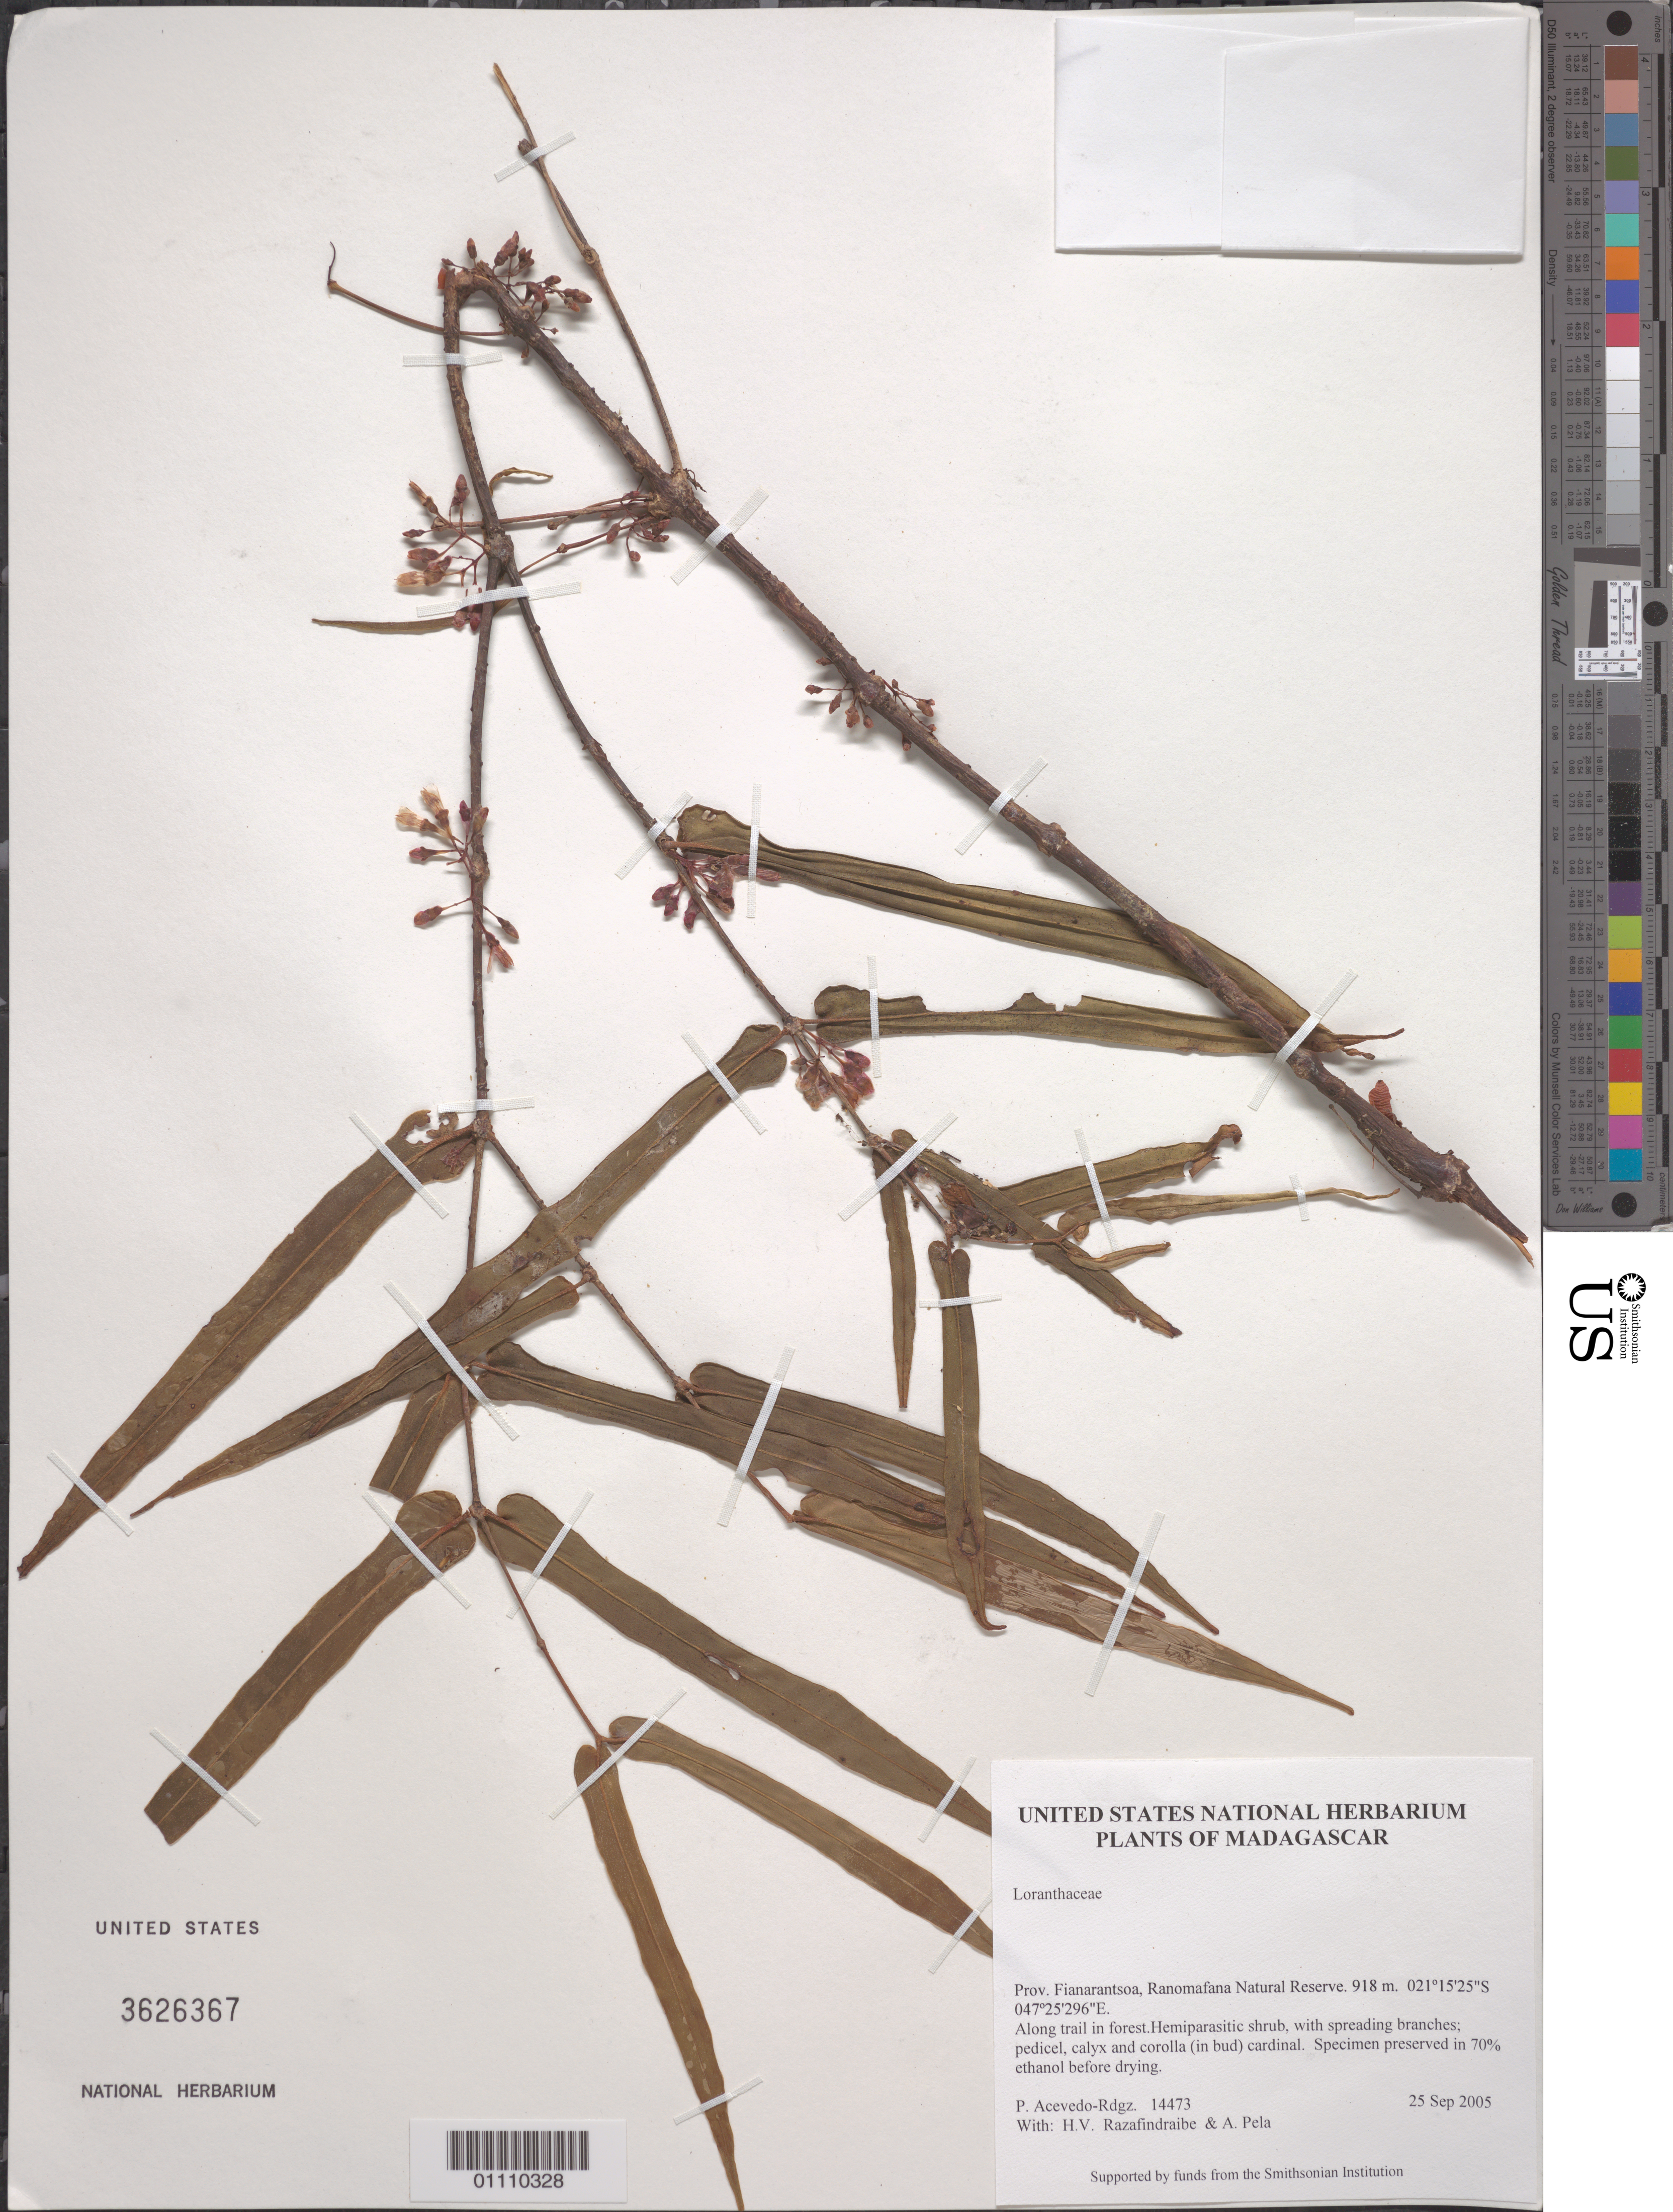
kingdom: Plantae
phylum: Tracheophyta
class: Magnoliopsida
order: Santalales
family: Loranthaceae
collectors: P. Acevedo-Rodr., H. Razafindraibe & A. Pela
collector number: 14473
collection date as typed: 25 Sep 2005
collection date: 2005-09-25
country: Madagascar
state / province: Haute Matsiatra / Vatovavy Fitovinany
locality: Prov. Fianarantsoa, Ranomafana Natural Reserve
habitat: Along trail in forest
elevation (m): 918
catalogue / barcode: US 3626367